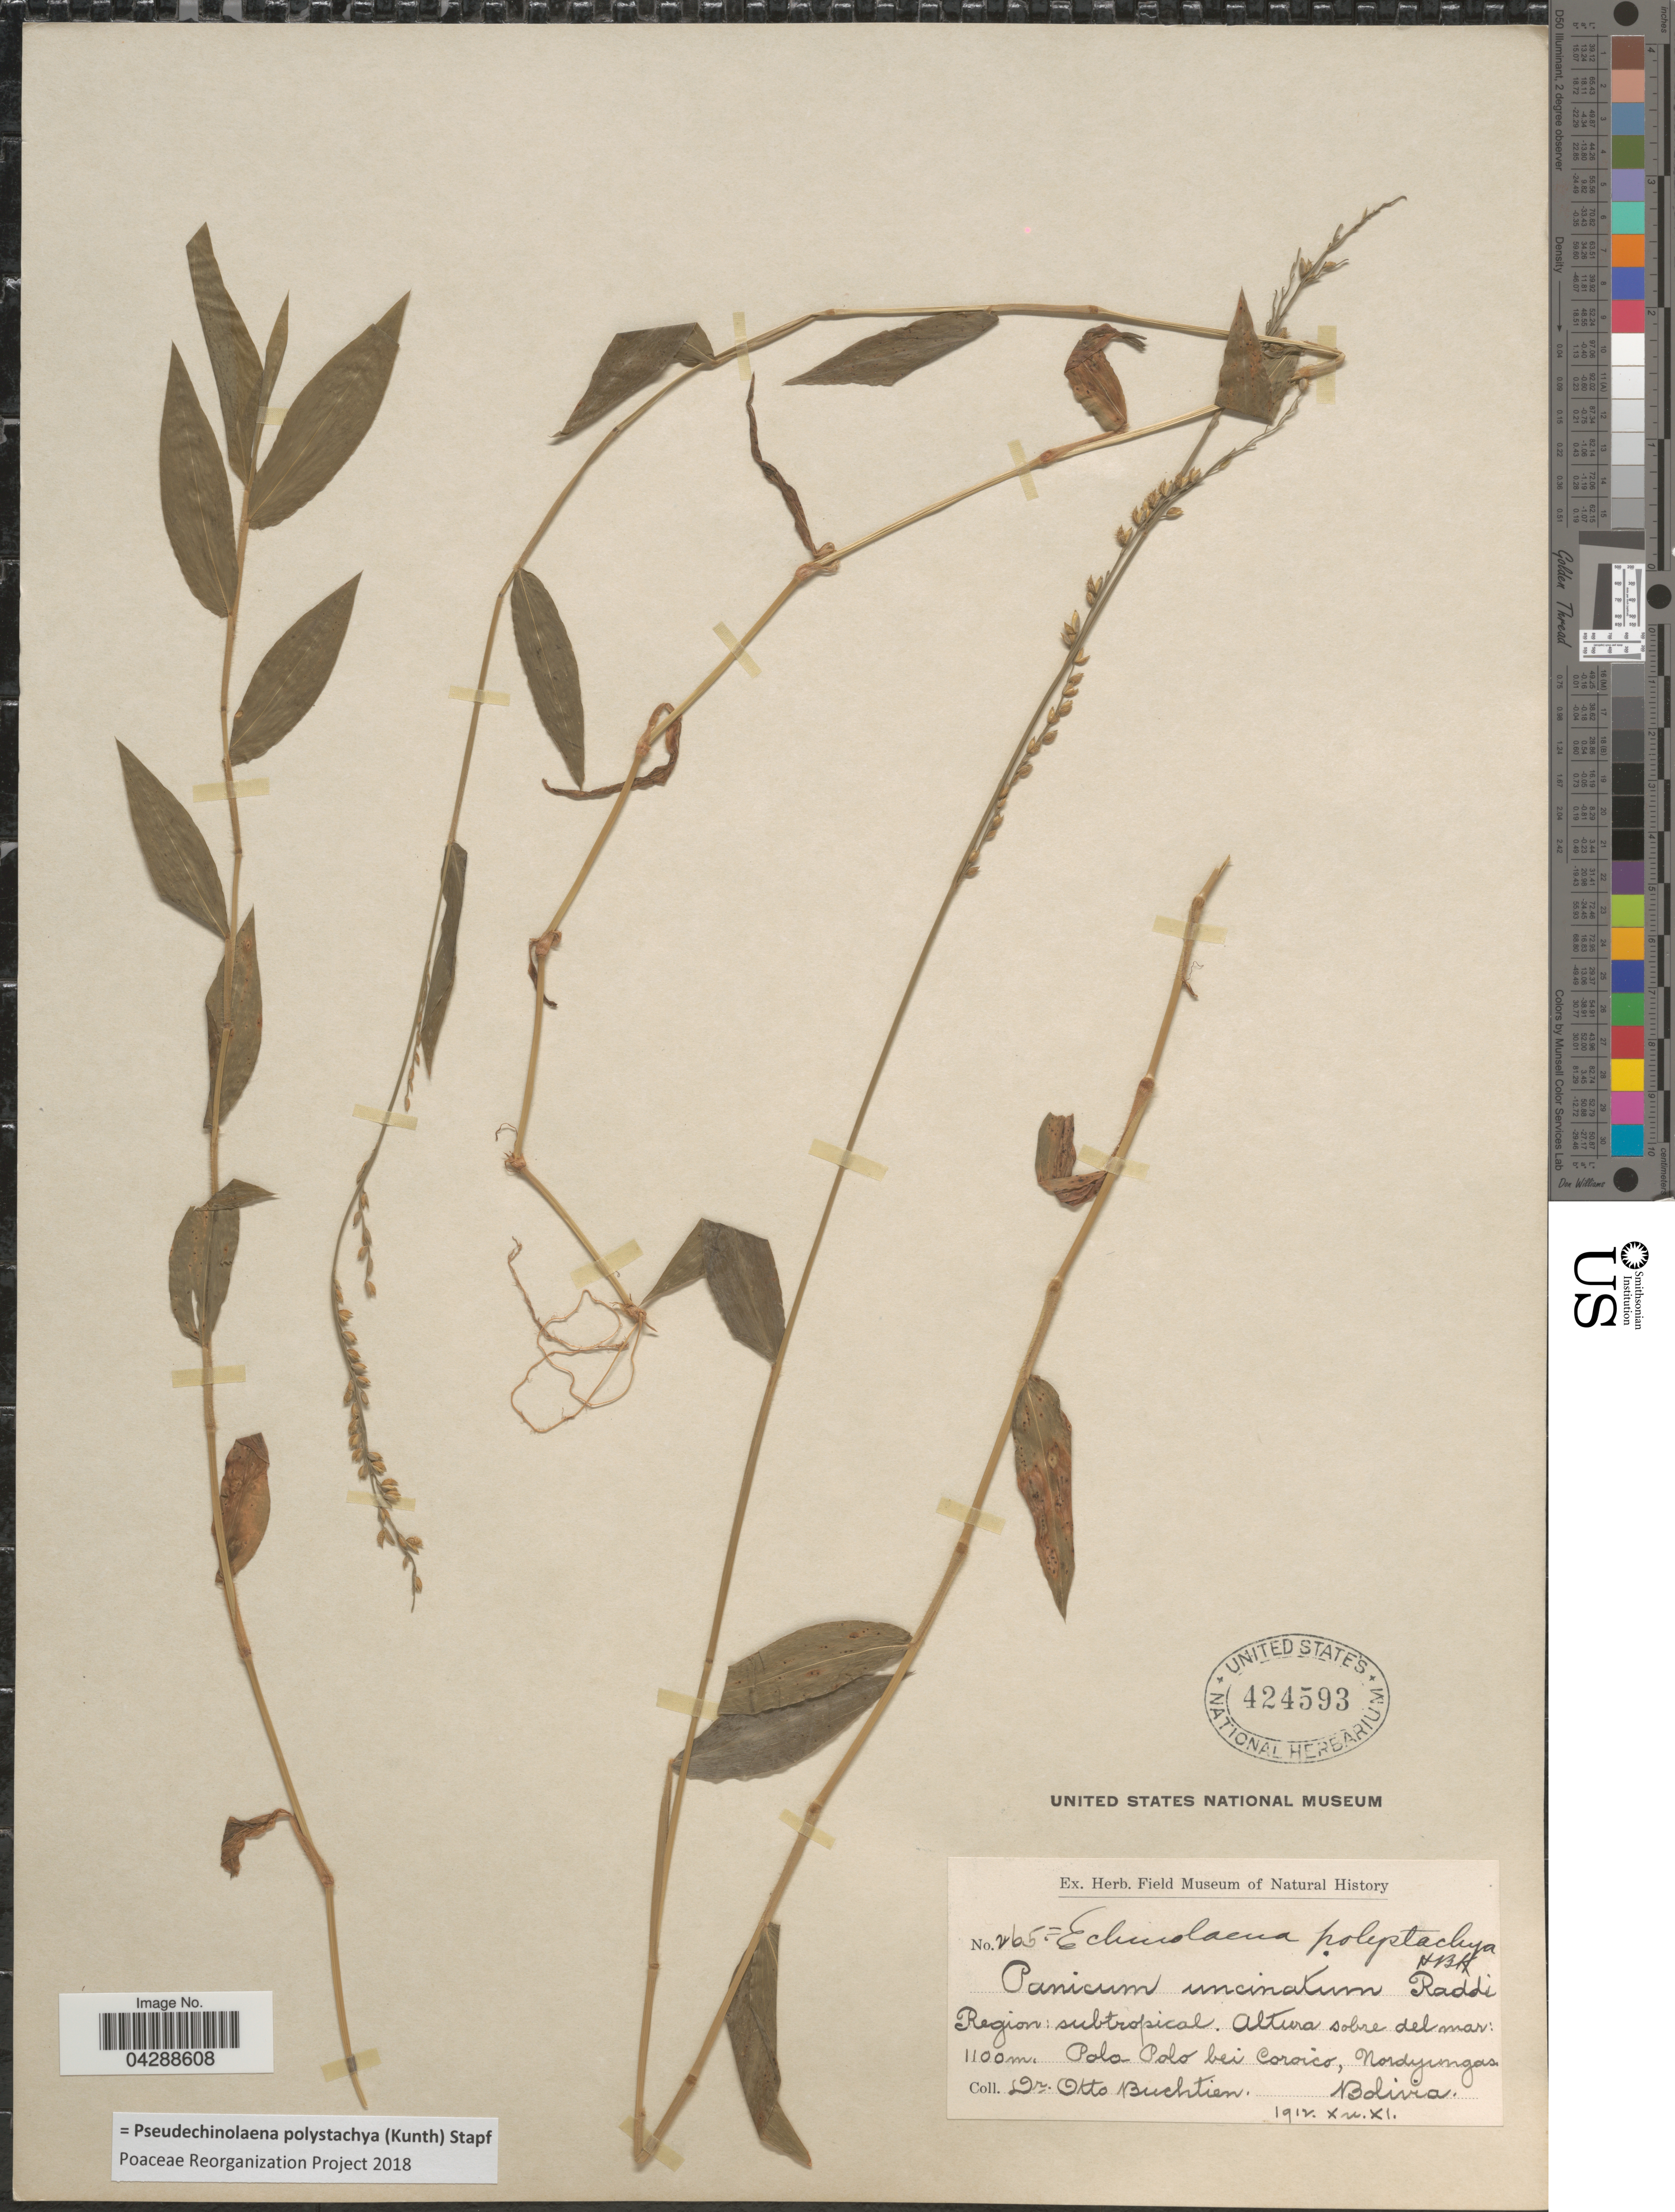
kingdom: Plantae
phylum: Tracheophyta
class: Liliopsida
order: Poales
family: Poaceae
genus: Pseudechinolaena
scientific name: Pseudechinolaena polystachya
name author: (Kunth) Stapf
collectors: O. Buchtien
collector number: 265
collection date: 1912-10/1912-11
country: Bolivia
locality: Region: subtropical. Polo-Polo bei Coroico, Nordyungas.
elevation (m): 1100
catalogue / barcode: US 424593